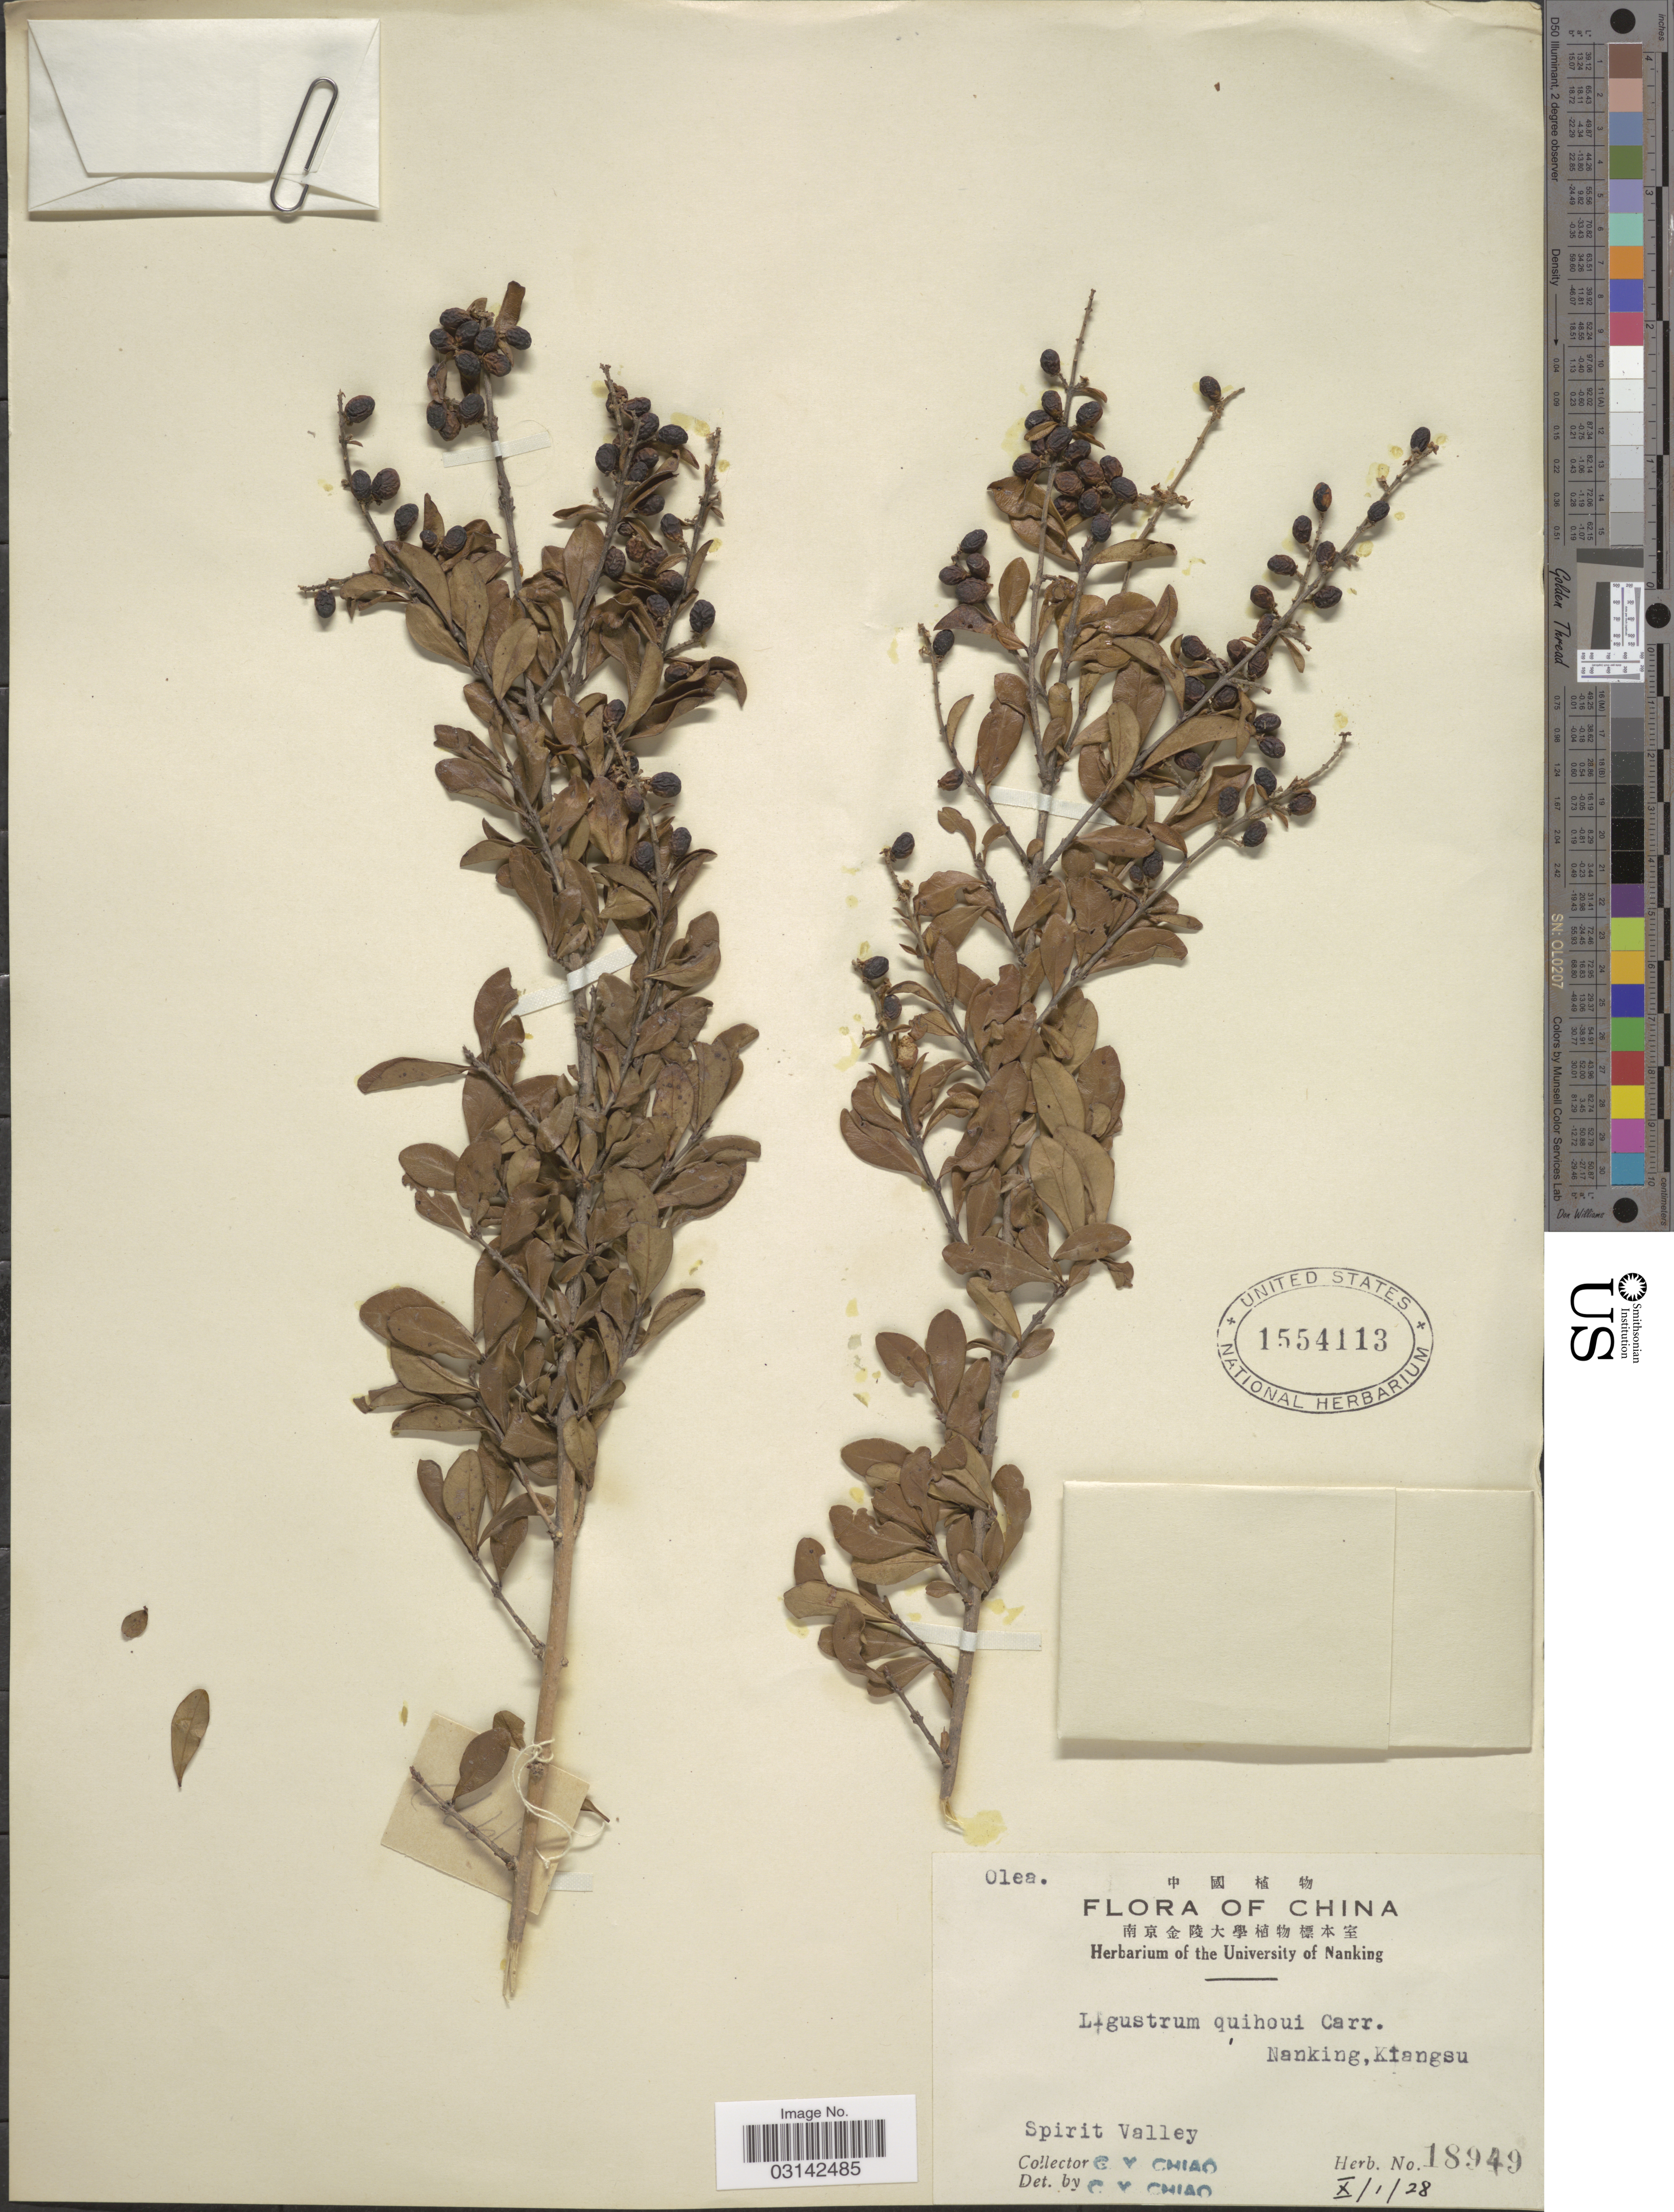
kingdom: Plantae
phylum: Tracheophyta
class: Magnoliopsida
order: Lamiales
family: Oleaceae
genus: Ligustrum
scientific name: Ligustrum quihoui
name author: Carrière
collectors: C. Y. Chiao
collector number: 18949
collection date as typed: Transcribed d/m/y: 1/10/28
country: China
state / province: Jiangsu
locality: Nanking, Kiangsu, Spirit Valley.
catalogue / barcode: US 1554113